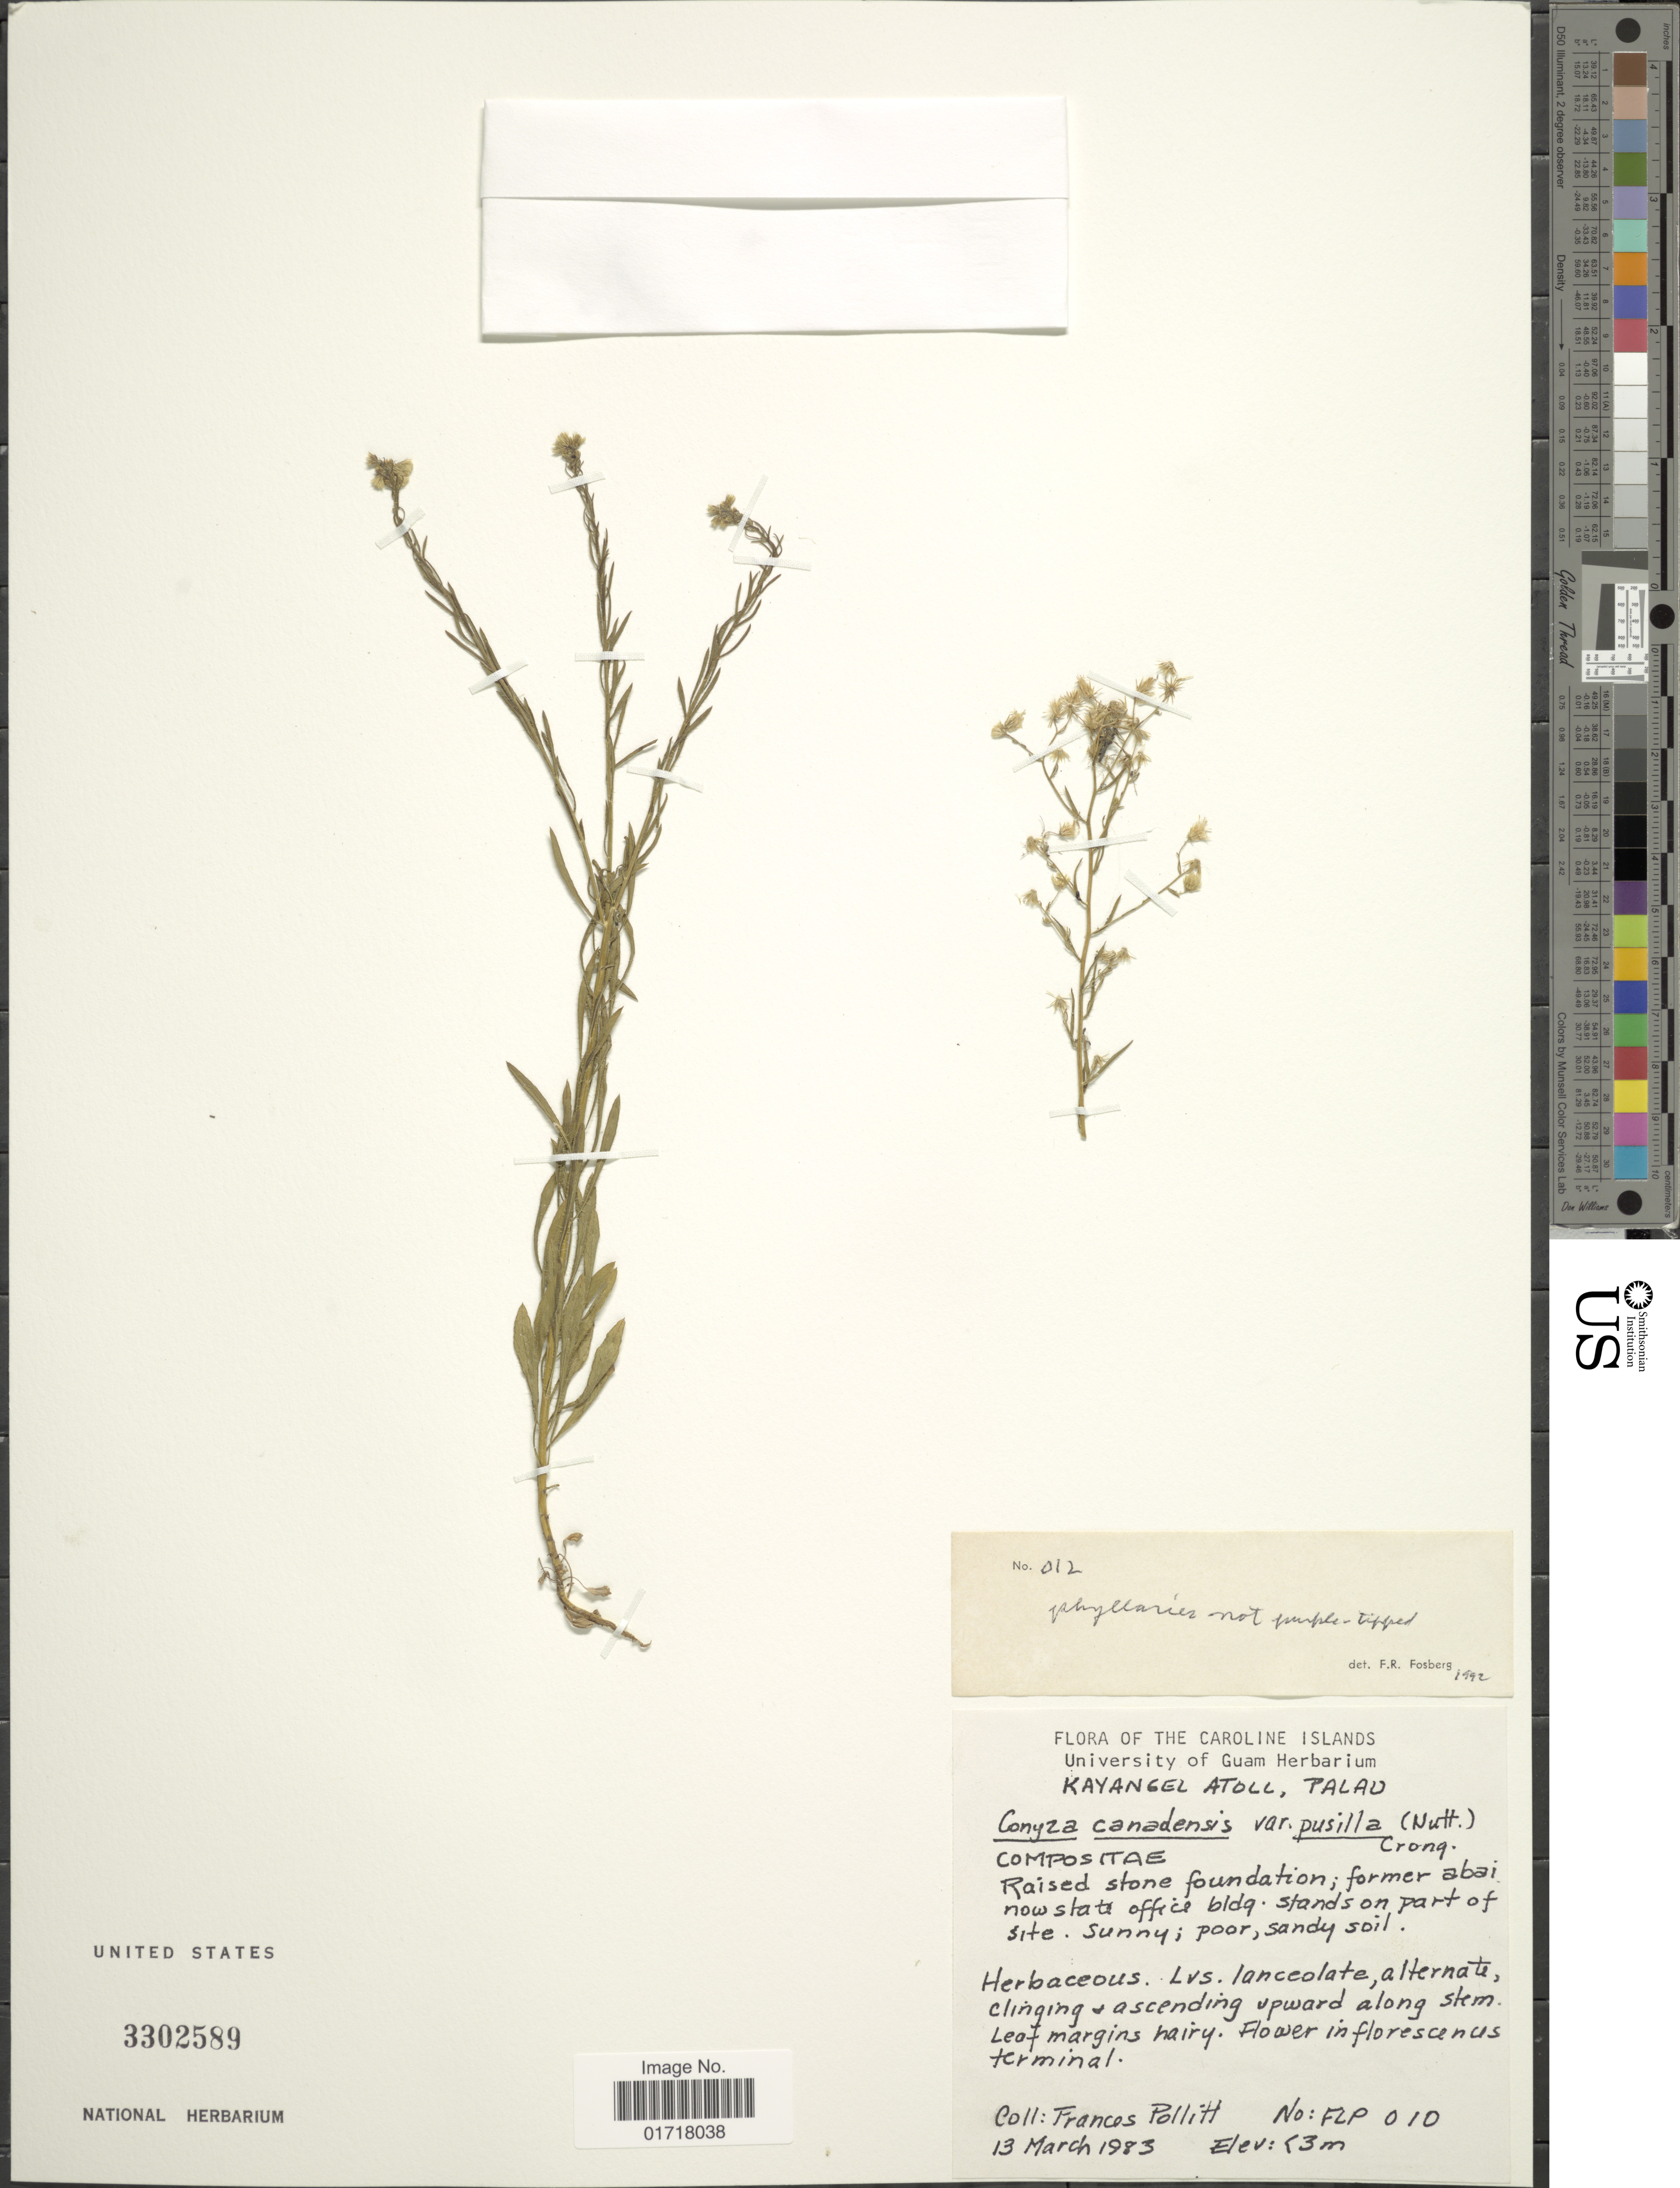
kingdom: Plantae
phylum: Tracheophyta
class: Magnoliopsida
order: Asterales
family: Asteraceae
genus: Erigeron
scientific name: Erigeron canadensis var. pusillus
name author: (Nutt.) Bolvin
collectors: F. Pollitt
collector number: FLP 010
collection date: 1983-03-13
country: Palau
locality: The Caroline Islands, Kayangel Atoll, Palau, Raised stone foundation; former abai now state office bldq. stands on part of site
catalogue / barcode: US 3302589